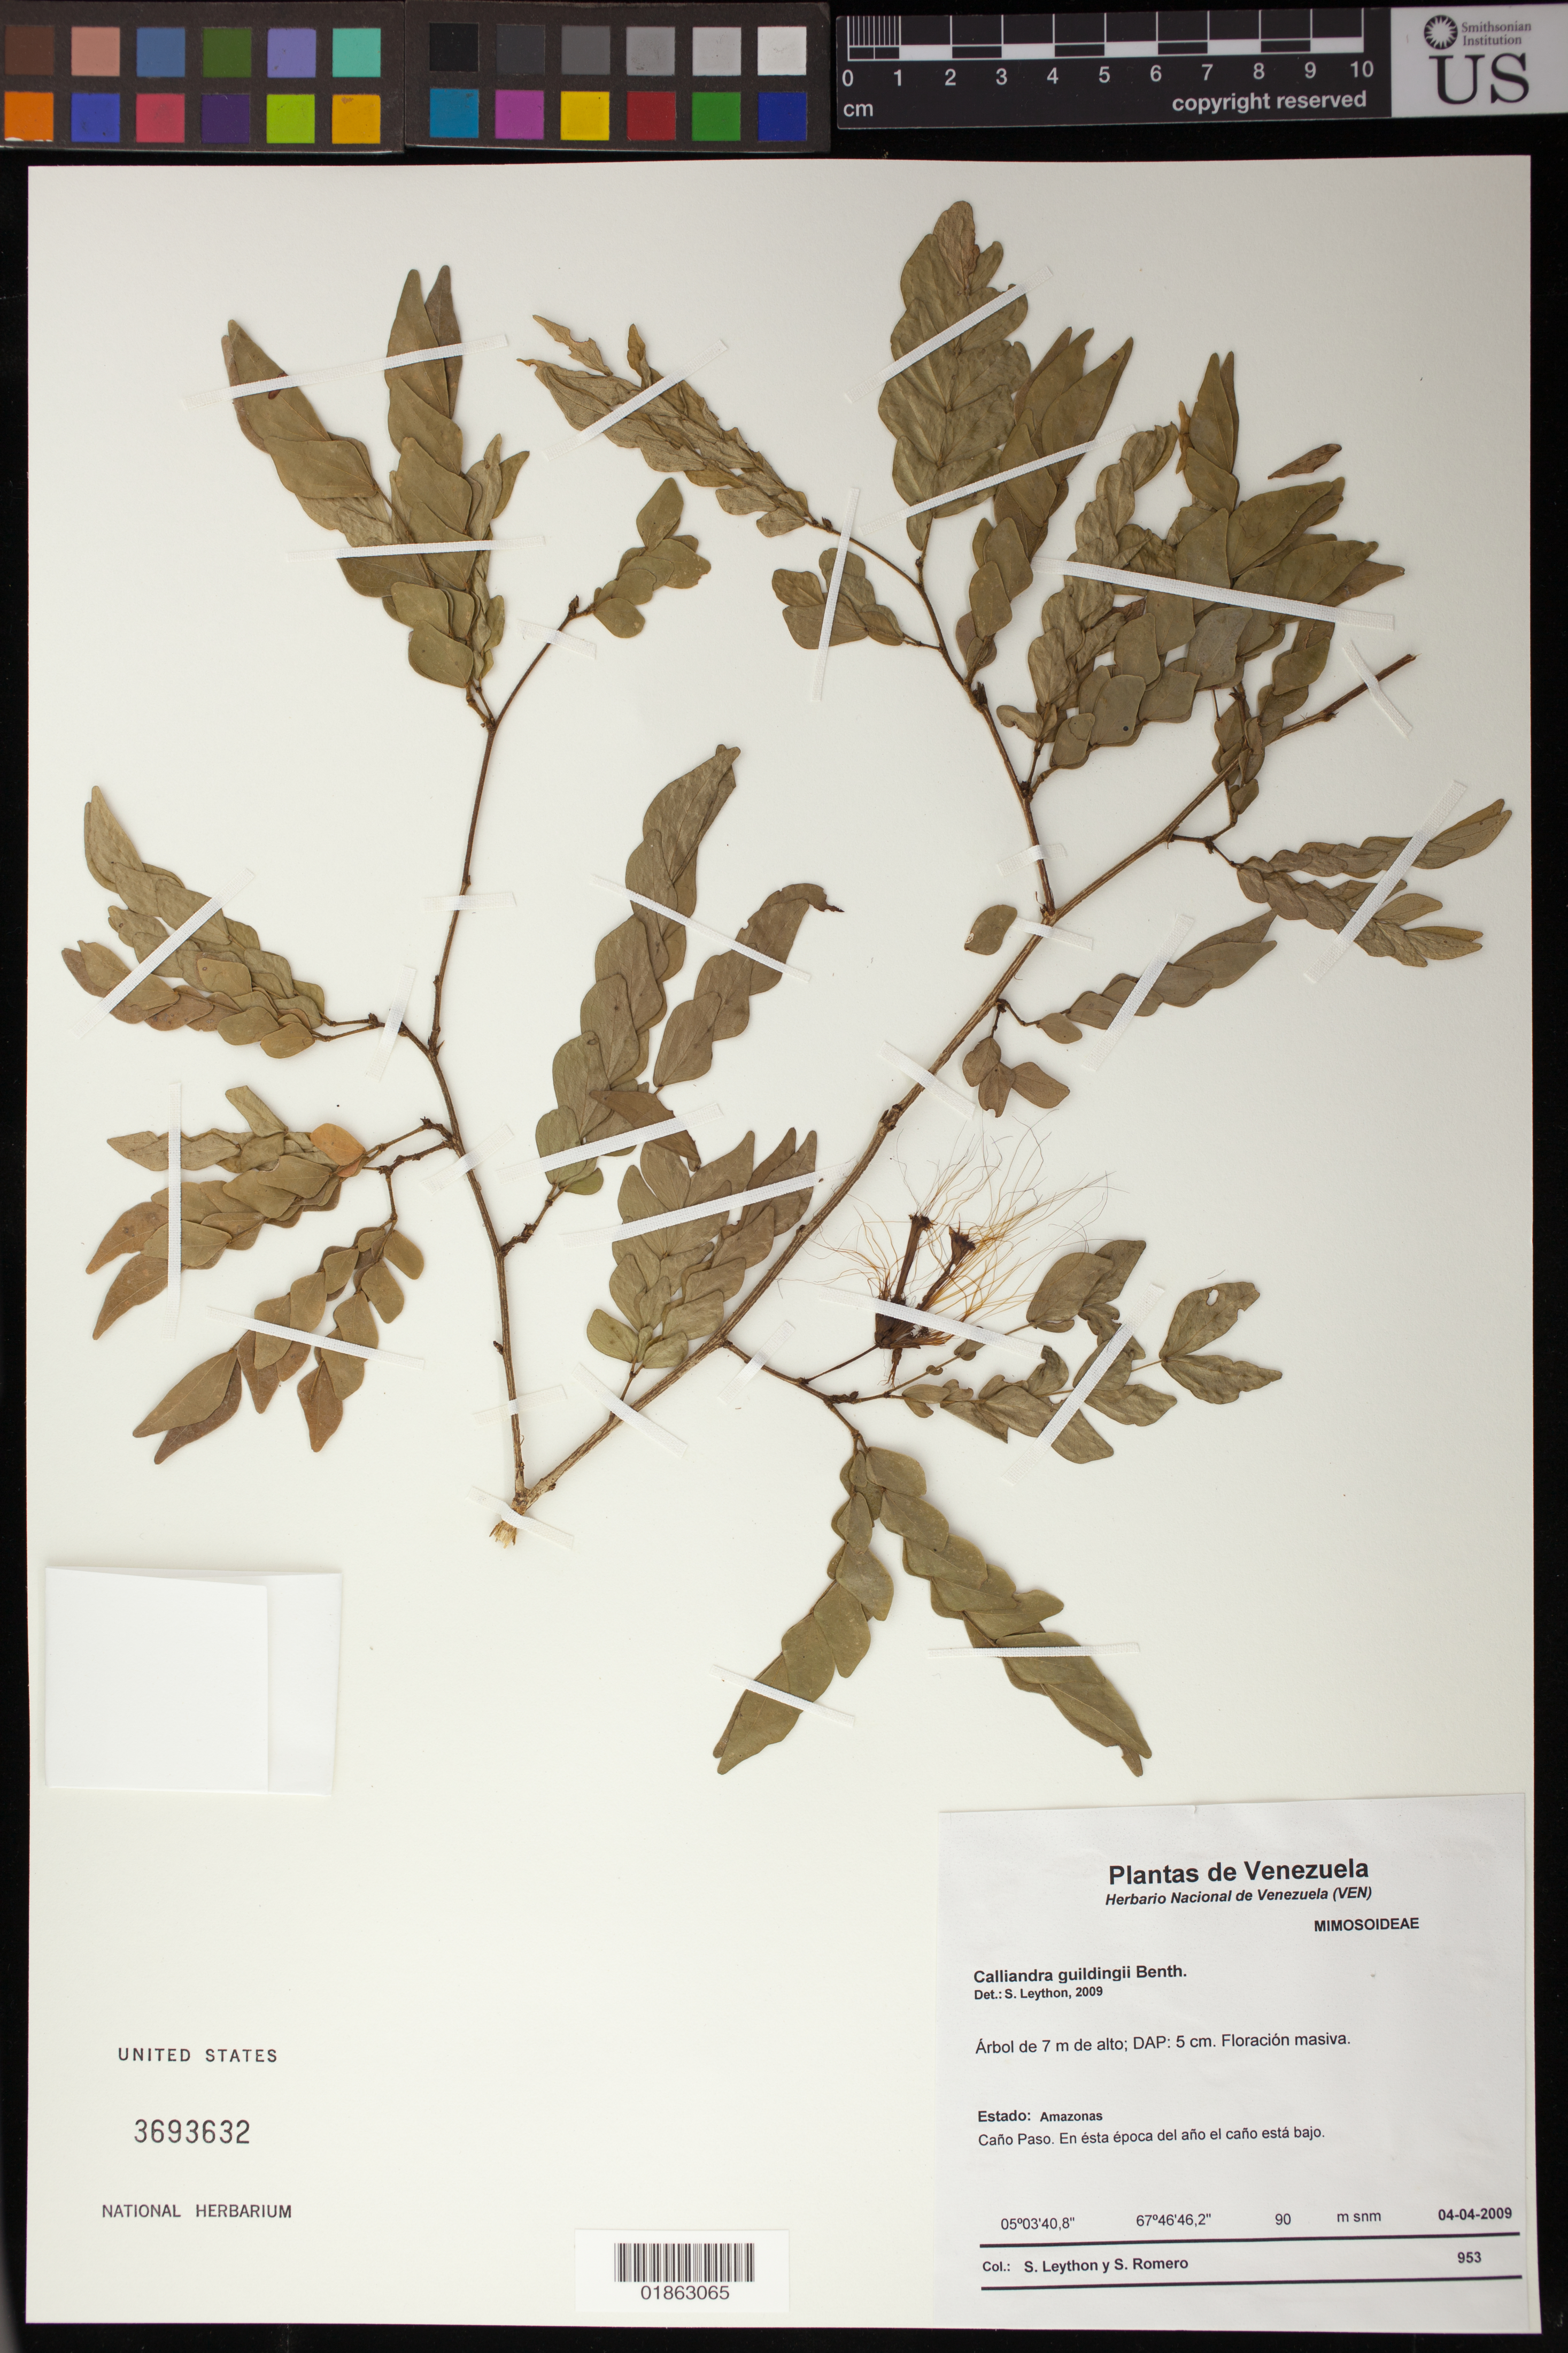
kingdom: Plantae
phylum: Tracheophyta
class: Magnoliopsida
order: Fabales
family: Fabaceae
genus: Calliandra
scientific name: Calliandra guildingii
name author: Benth.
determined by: Leython, S.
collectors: S. Leython & S. Romero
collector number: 953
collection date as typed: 04-04-2009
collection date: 2009-04-04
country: Venezuela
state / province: Amazonas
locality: Caño Paso. En esta epoca del año el caño esta bajo.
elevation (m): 90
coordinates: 5 03 40.8 N, 67 46 46.2 W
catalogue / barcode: US 3693632